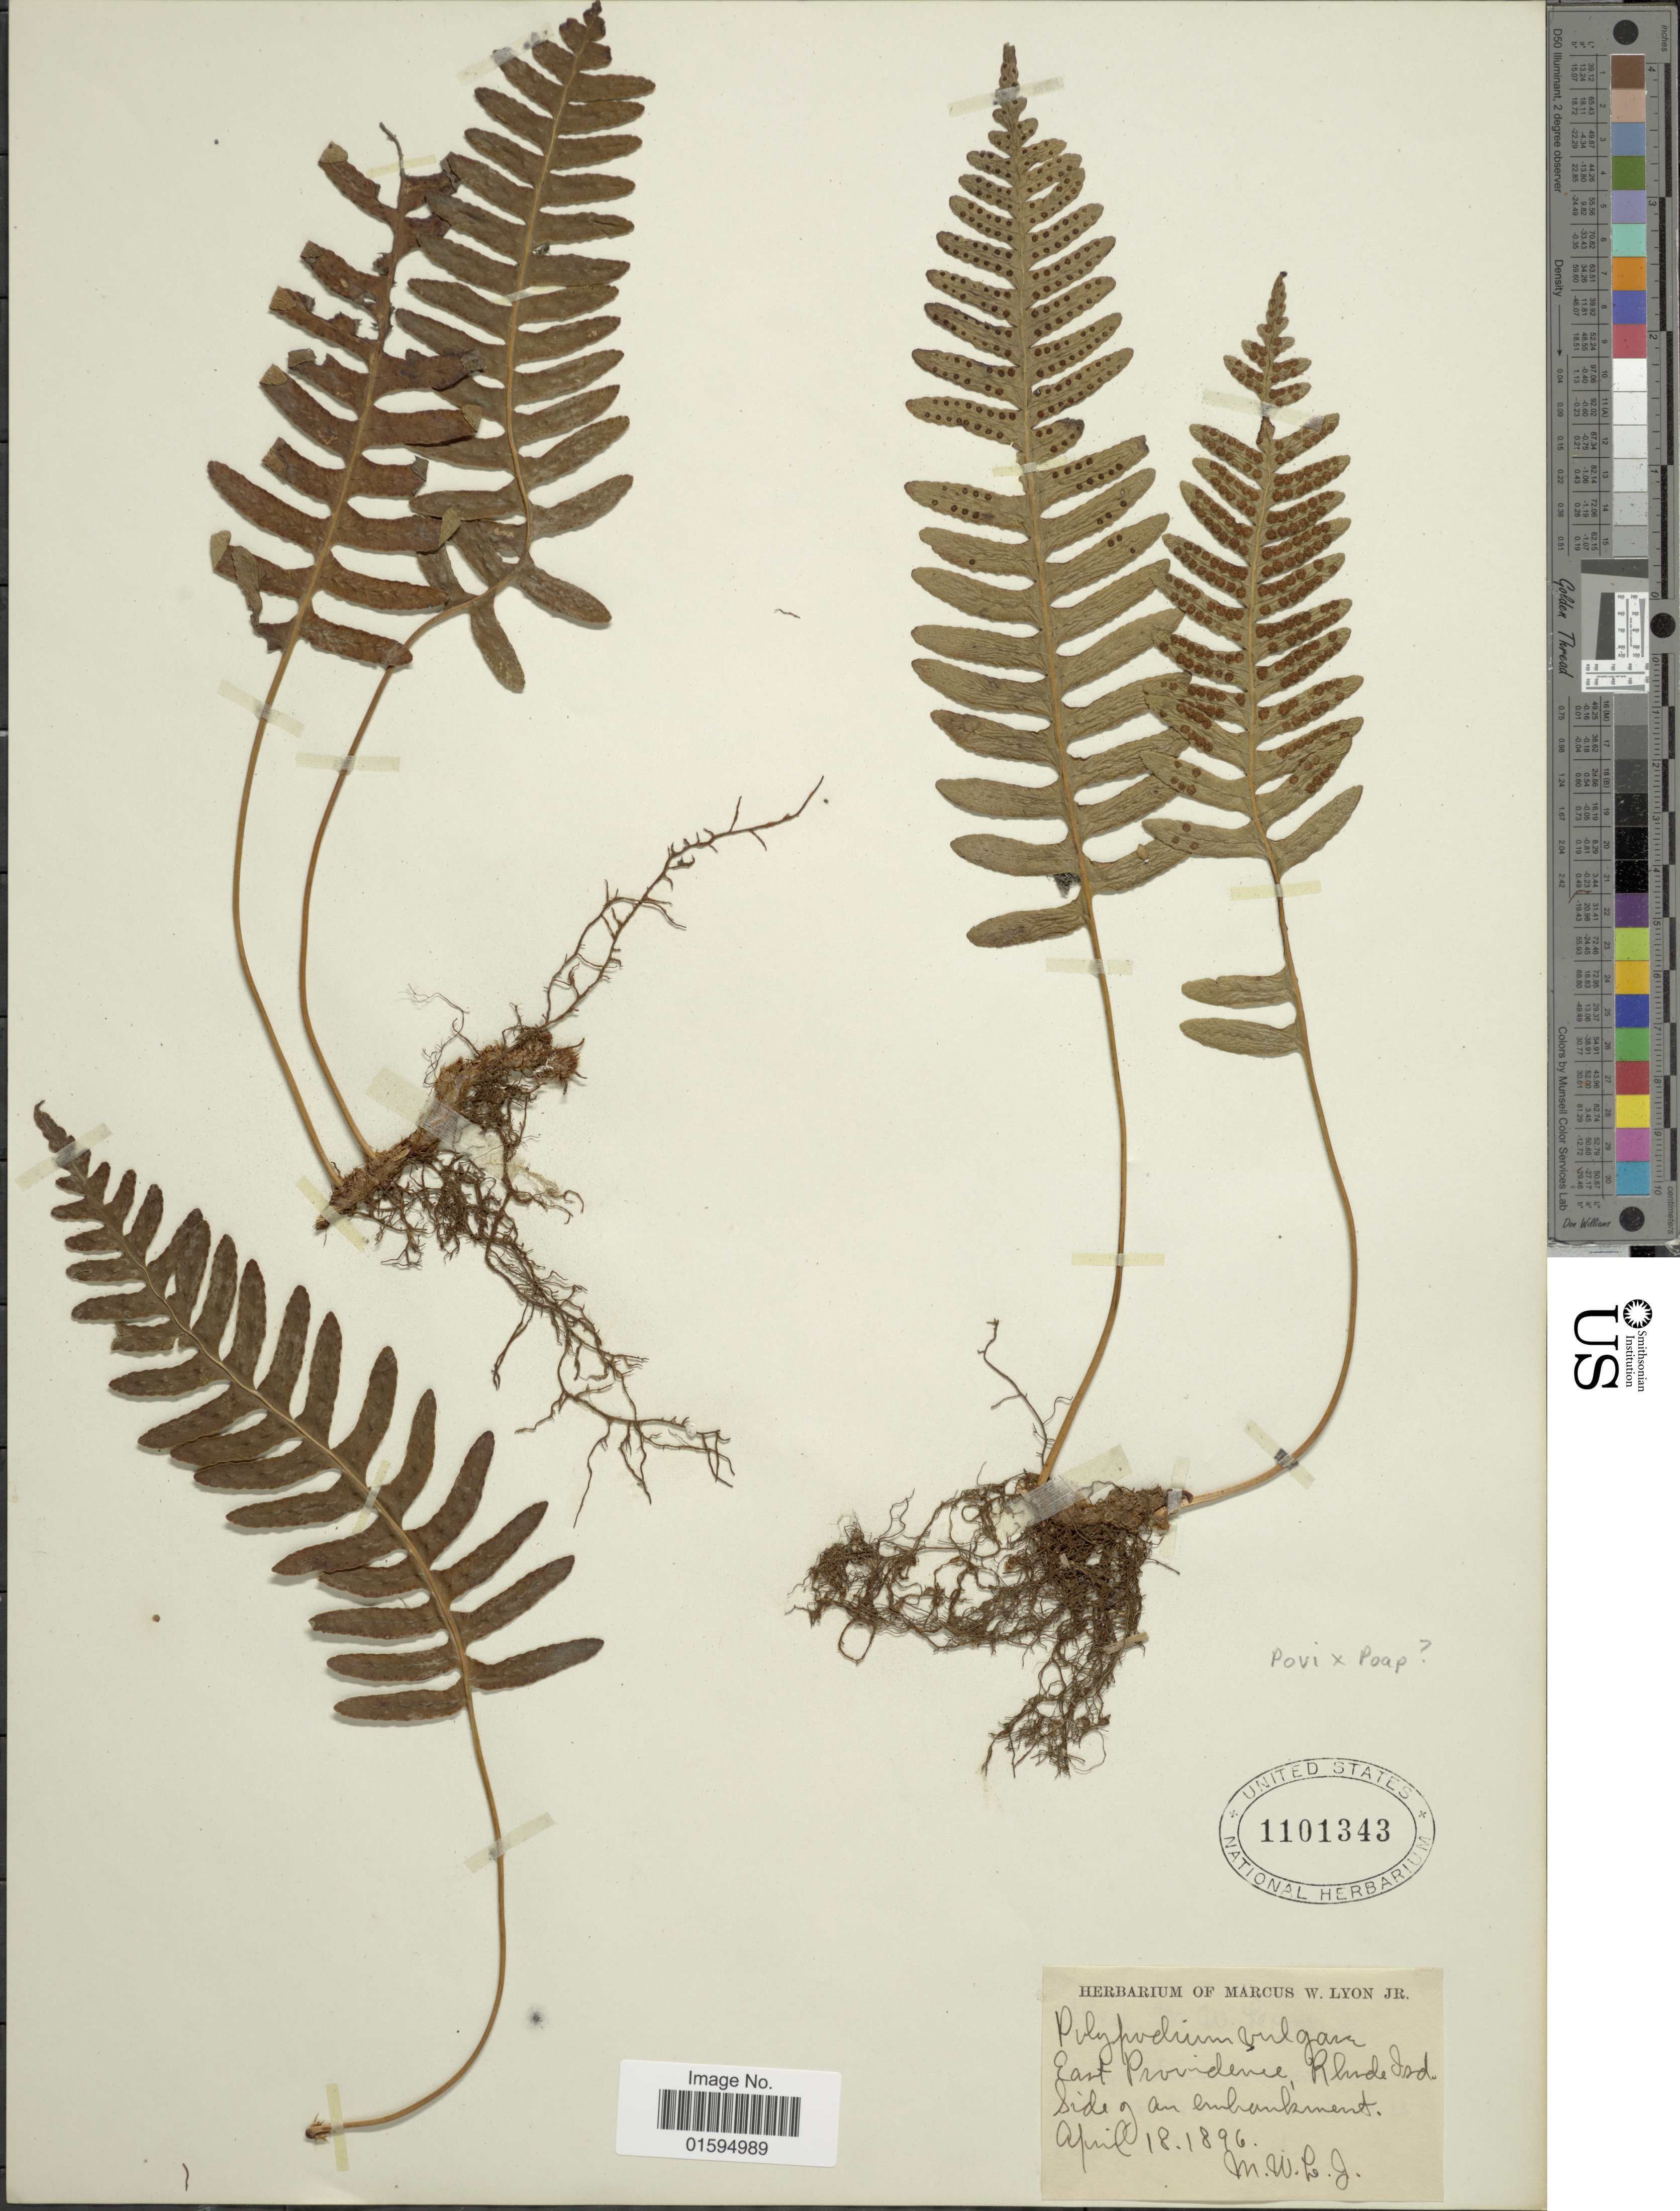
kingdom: Plantae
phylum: Tracheophyta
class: Polypodiopsida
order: Polypodiales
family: Polypodiaceae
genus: Polypodium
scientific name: Polypodium virginianum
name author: L.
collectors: M. W. Lyon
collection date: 1896-04-18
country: United States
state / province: Rhode Island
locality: East Providence, Rhode Island Side of an embankment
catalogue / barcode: US 1101343